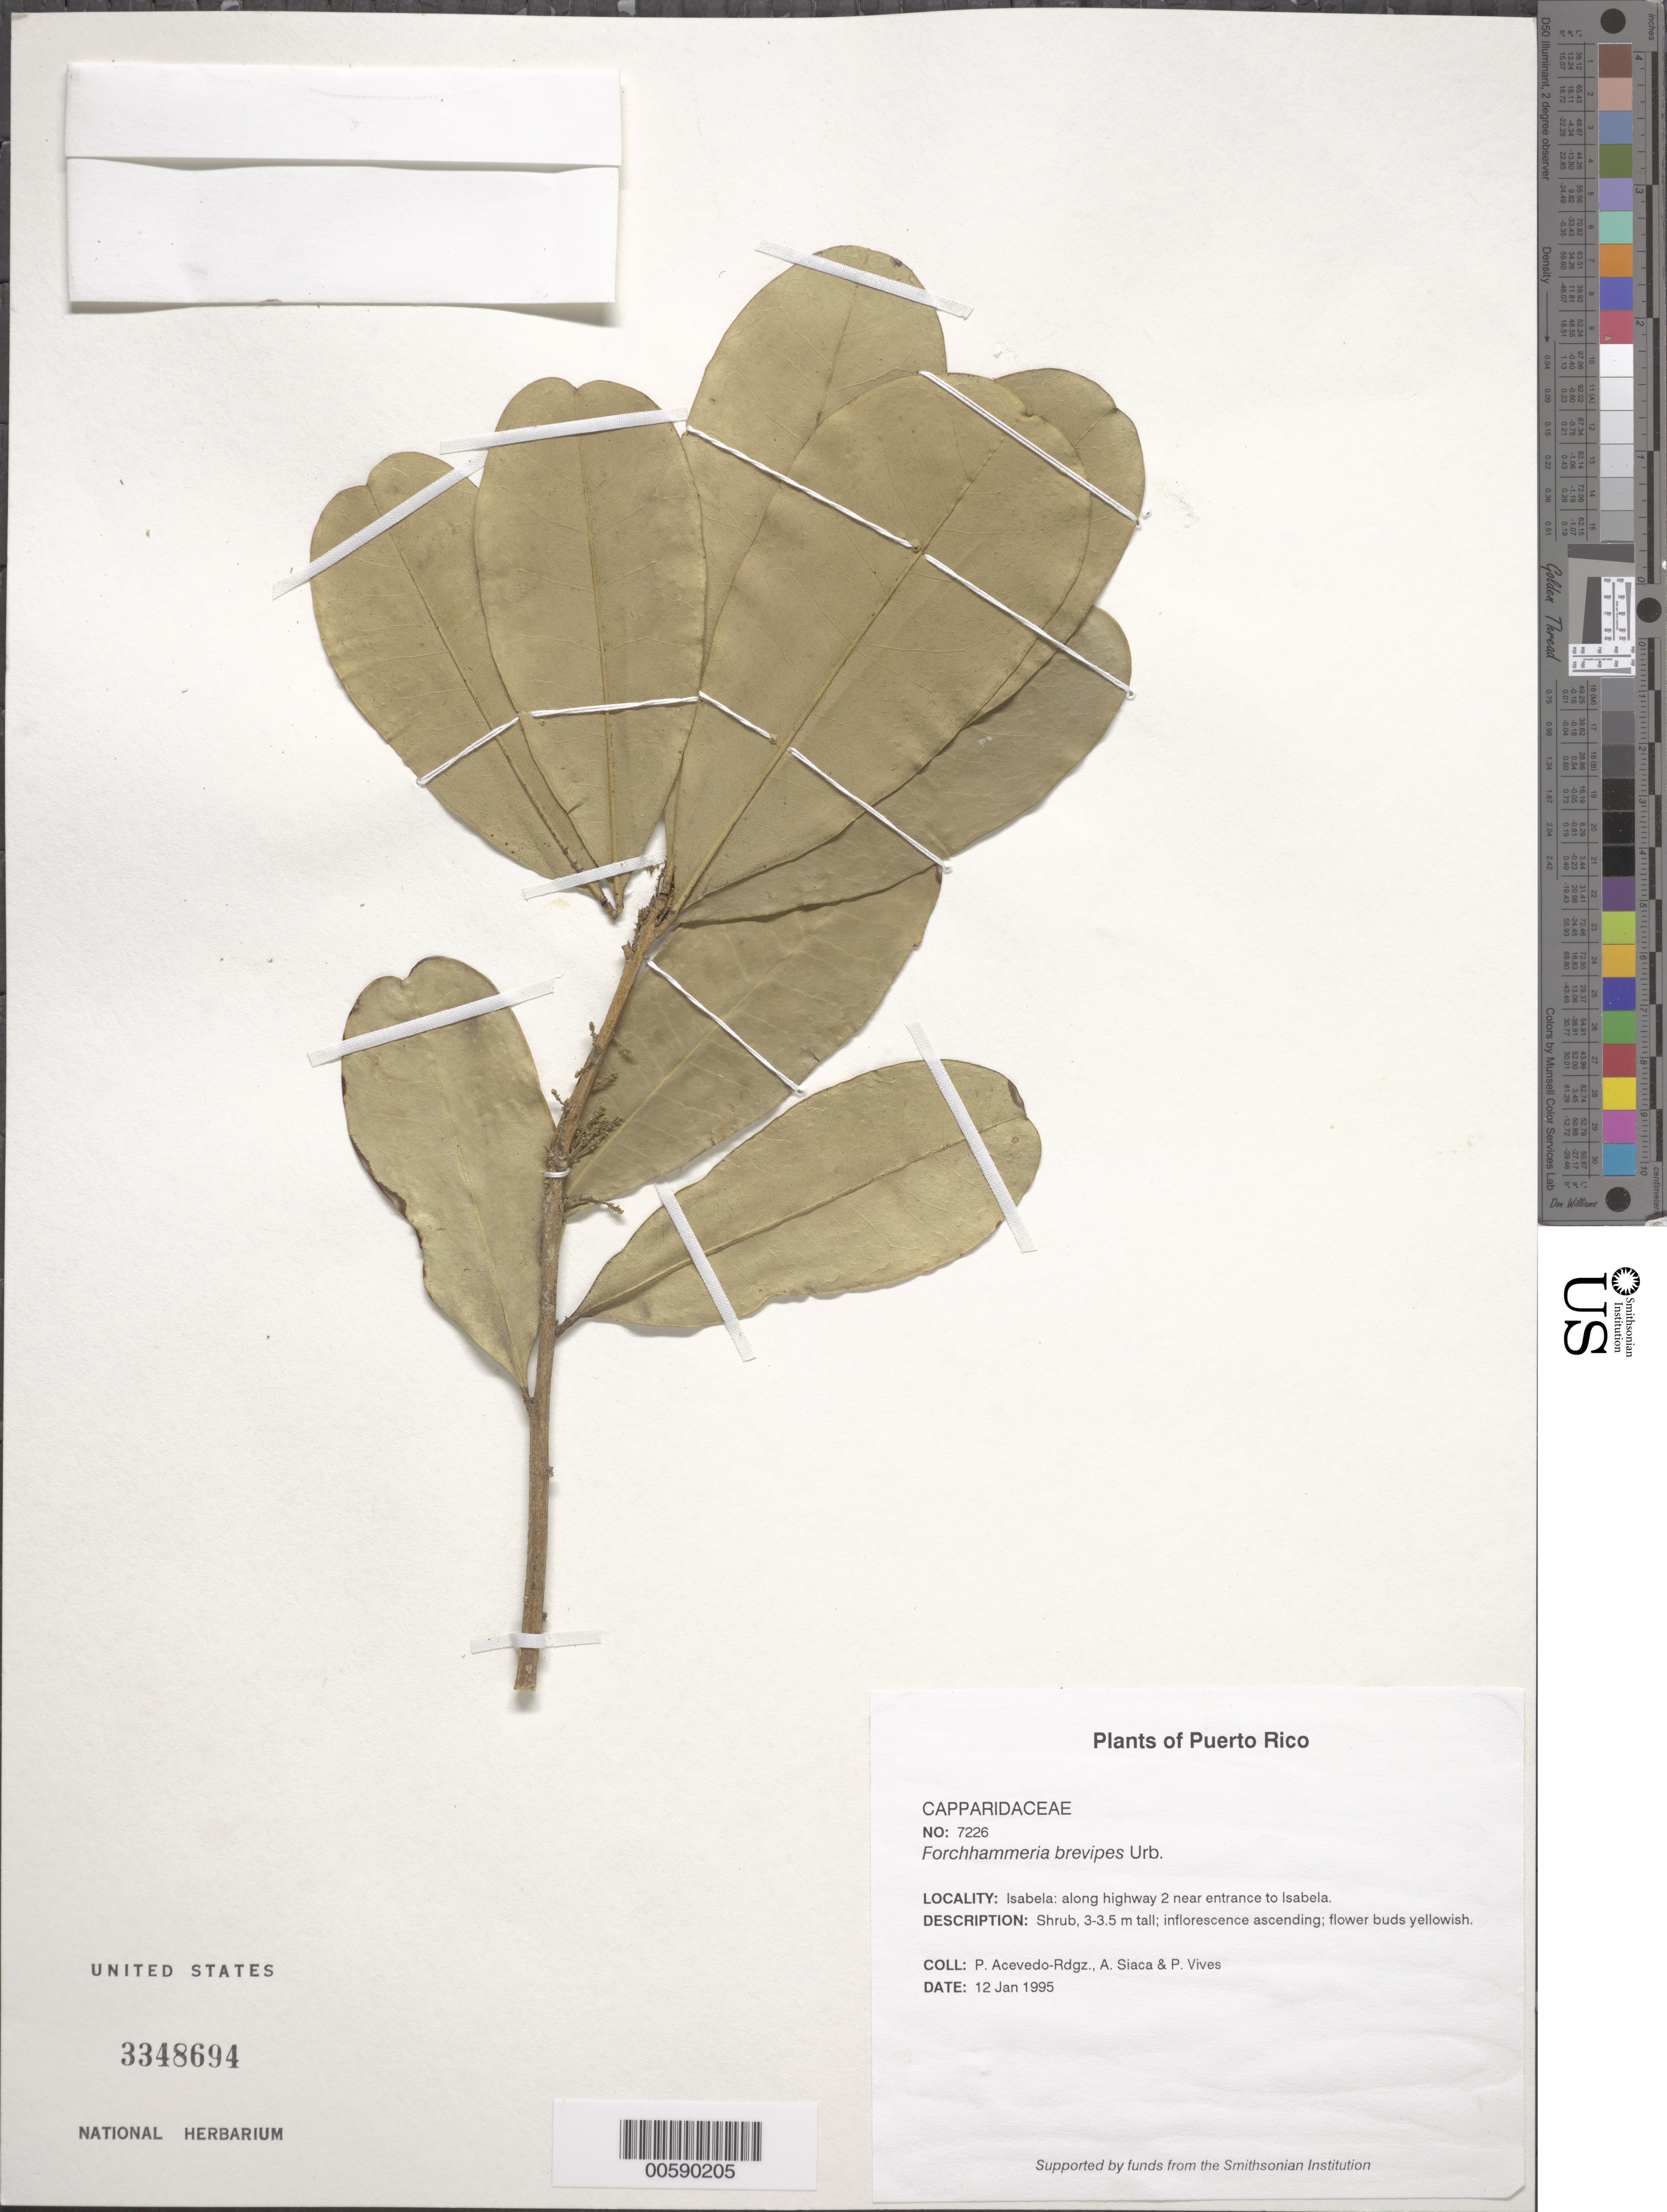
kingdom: Plantae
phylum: Tracheophyta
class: Magnoliopsida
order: Brassicales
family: Stixaceae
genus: Forchhammeria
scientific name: Forchhammeria brevipes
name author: Urb.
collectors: P. Acevedo-Rodr., A. Siaca & P. Vives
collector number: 7226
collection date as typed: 12 Jan 1995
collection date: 1995-01-12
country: Puerto Rico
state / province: Isabela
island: Puerto Rico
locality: Isabela: along highway 2 near entrance to Isabela.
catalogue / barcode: US 3348694